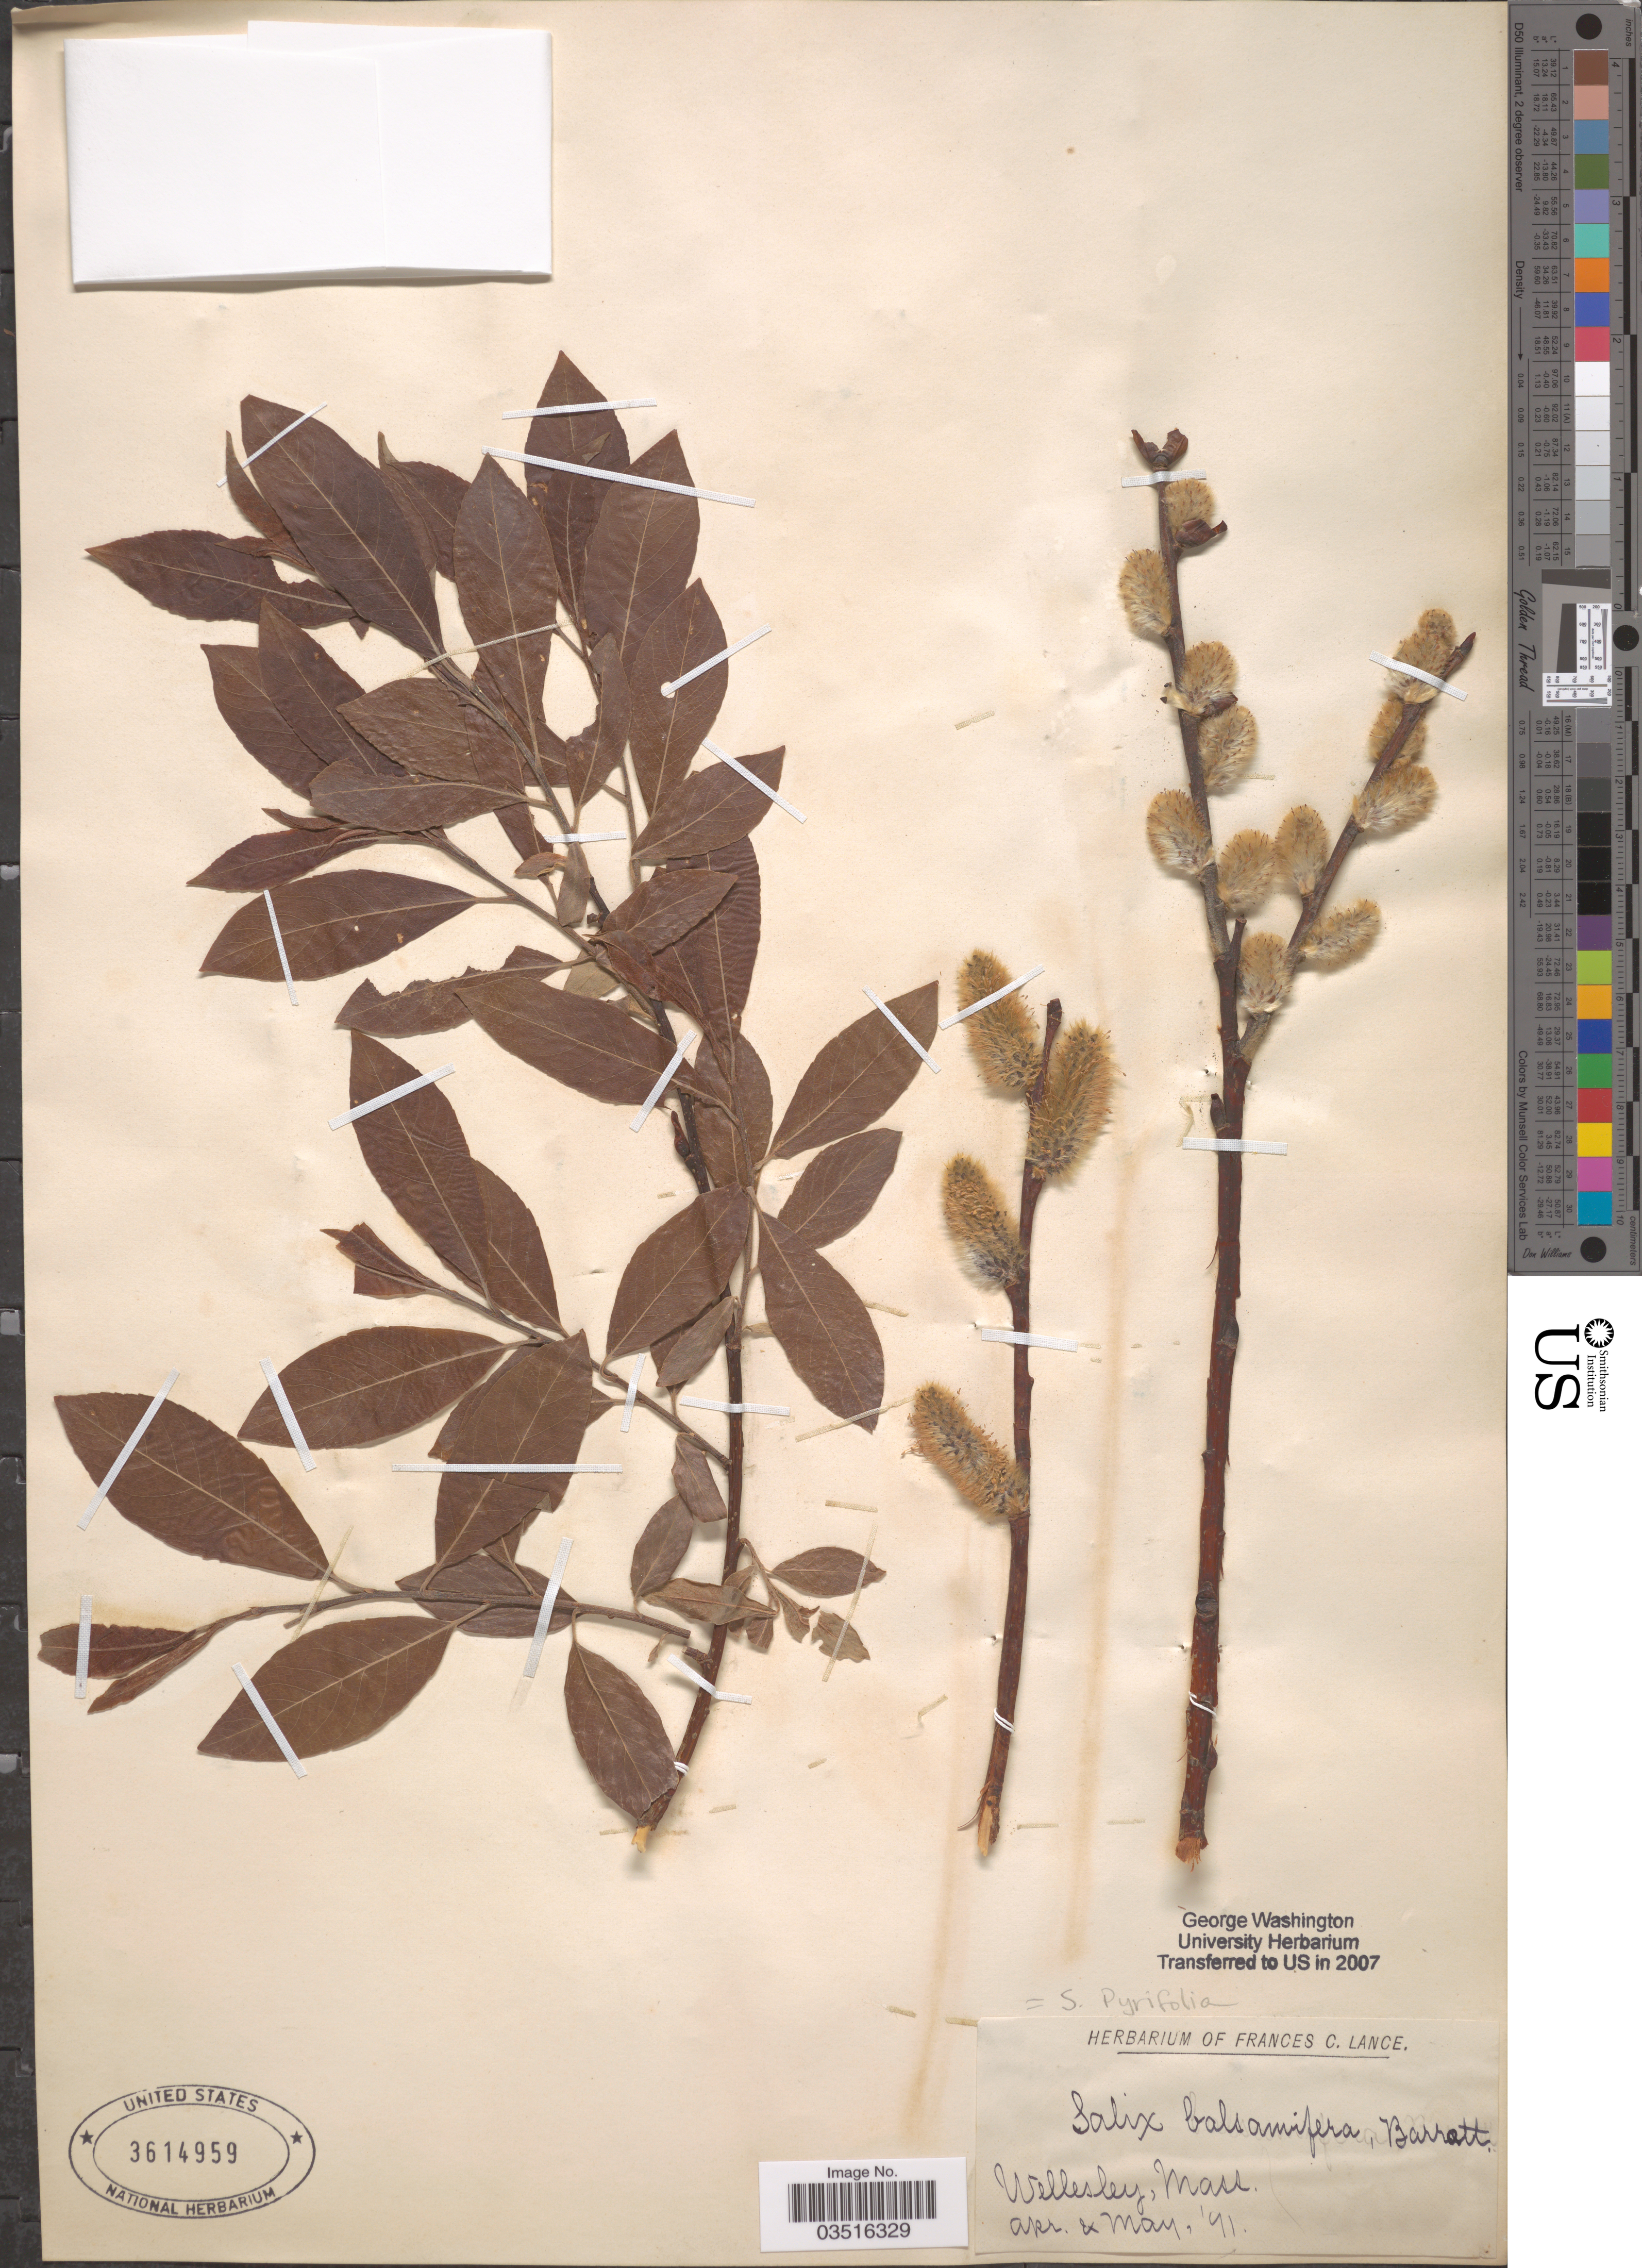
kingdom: Plantae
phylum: Tracheophyta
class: Magnoliopsida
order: Malpighiales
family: Salicaceae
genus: Salix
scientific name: Salix pyrifolia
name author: Ledeb.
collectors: ex herb. Frances C. Lance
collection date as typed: Transcribed d/m/y: /4/91 to /5/91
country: United States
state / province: Massachusetts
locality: Wellesley.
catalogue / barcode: US 3614959